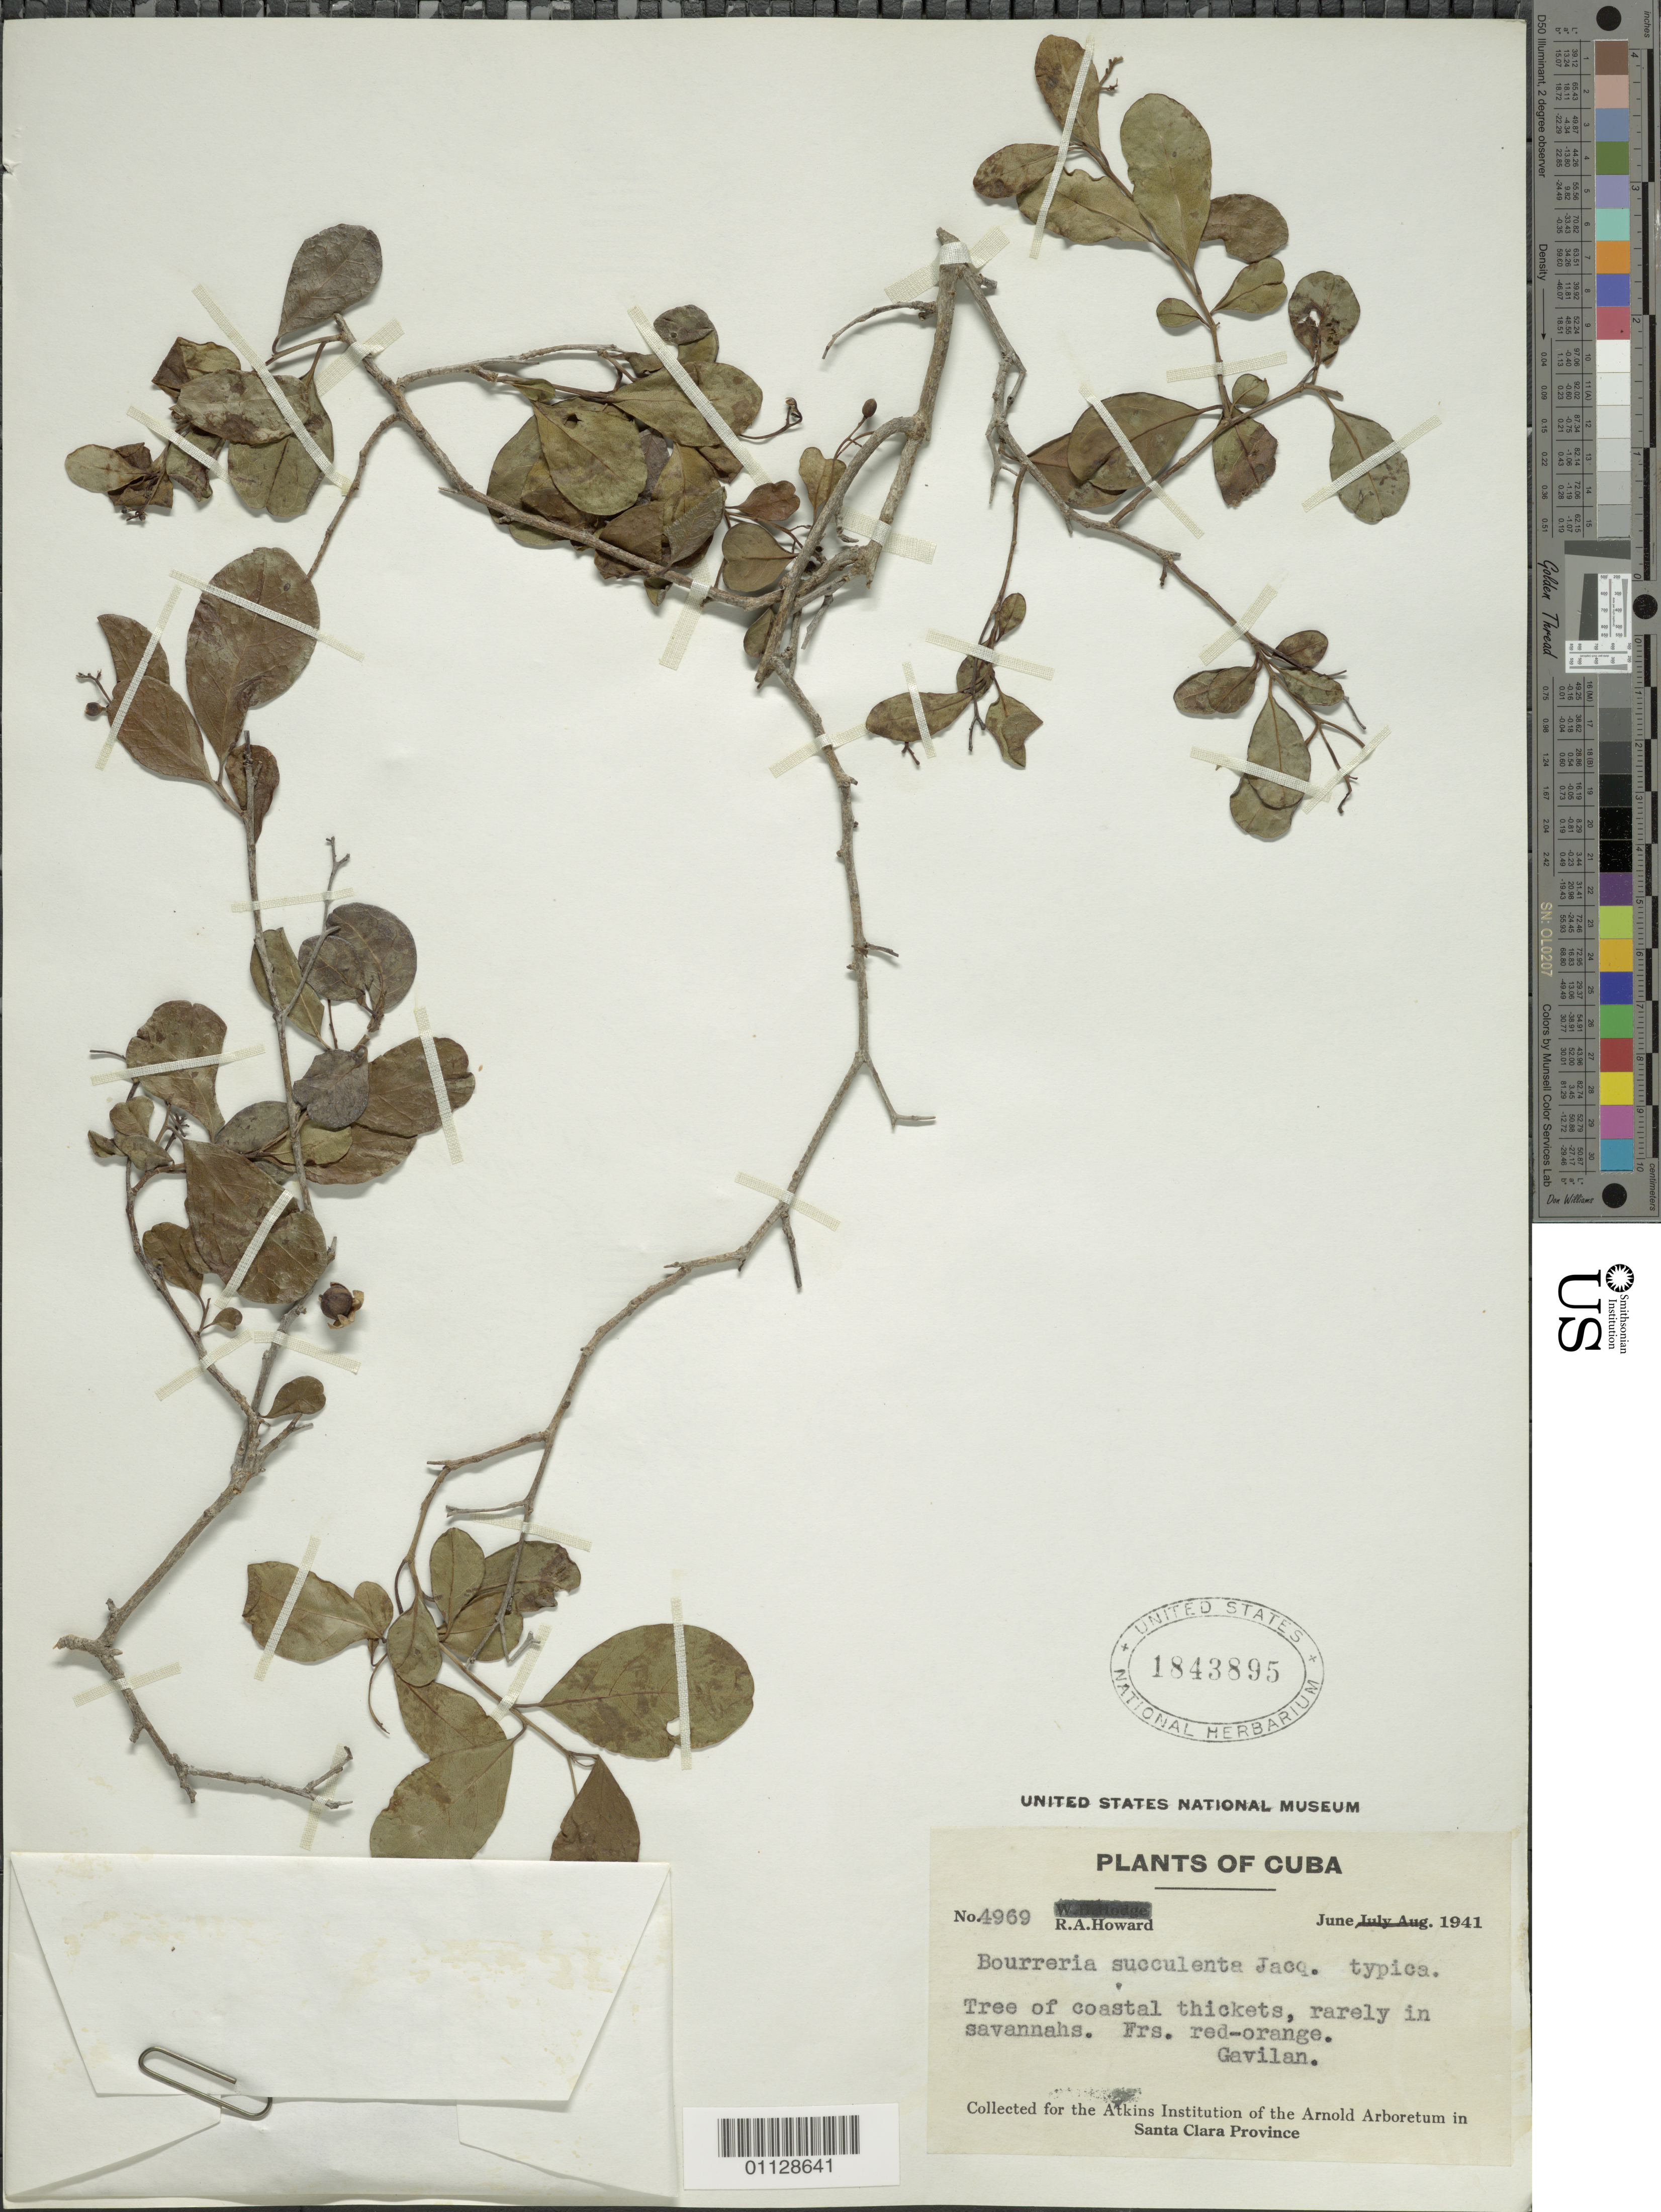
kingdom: Plantae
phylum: Tracheophyta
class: Magnoliopsida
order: Boraginales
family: Ehretiaceae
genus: Bourreria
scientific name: Bourreria succulenta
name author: Jacq.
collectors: R. A. Howard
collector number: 4969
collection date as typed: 01 Jun 1941 to 30 Jun 1941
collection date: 1941-06-01/1941-06-30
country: Cuba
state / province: Cienfuegos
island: Cuba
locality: Gavilan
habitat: coastal thickets | rarely in savannahs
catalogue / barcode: US 1843895